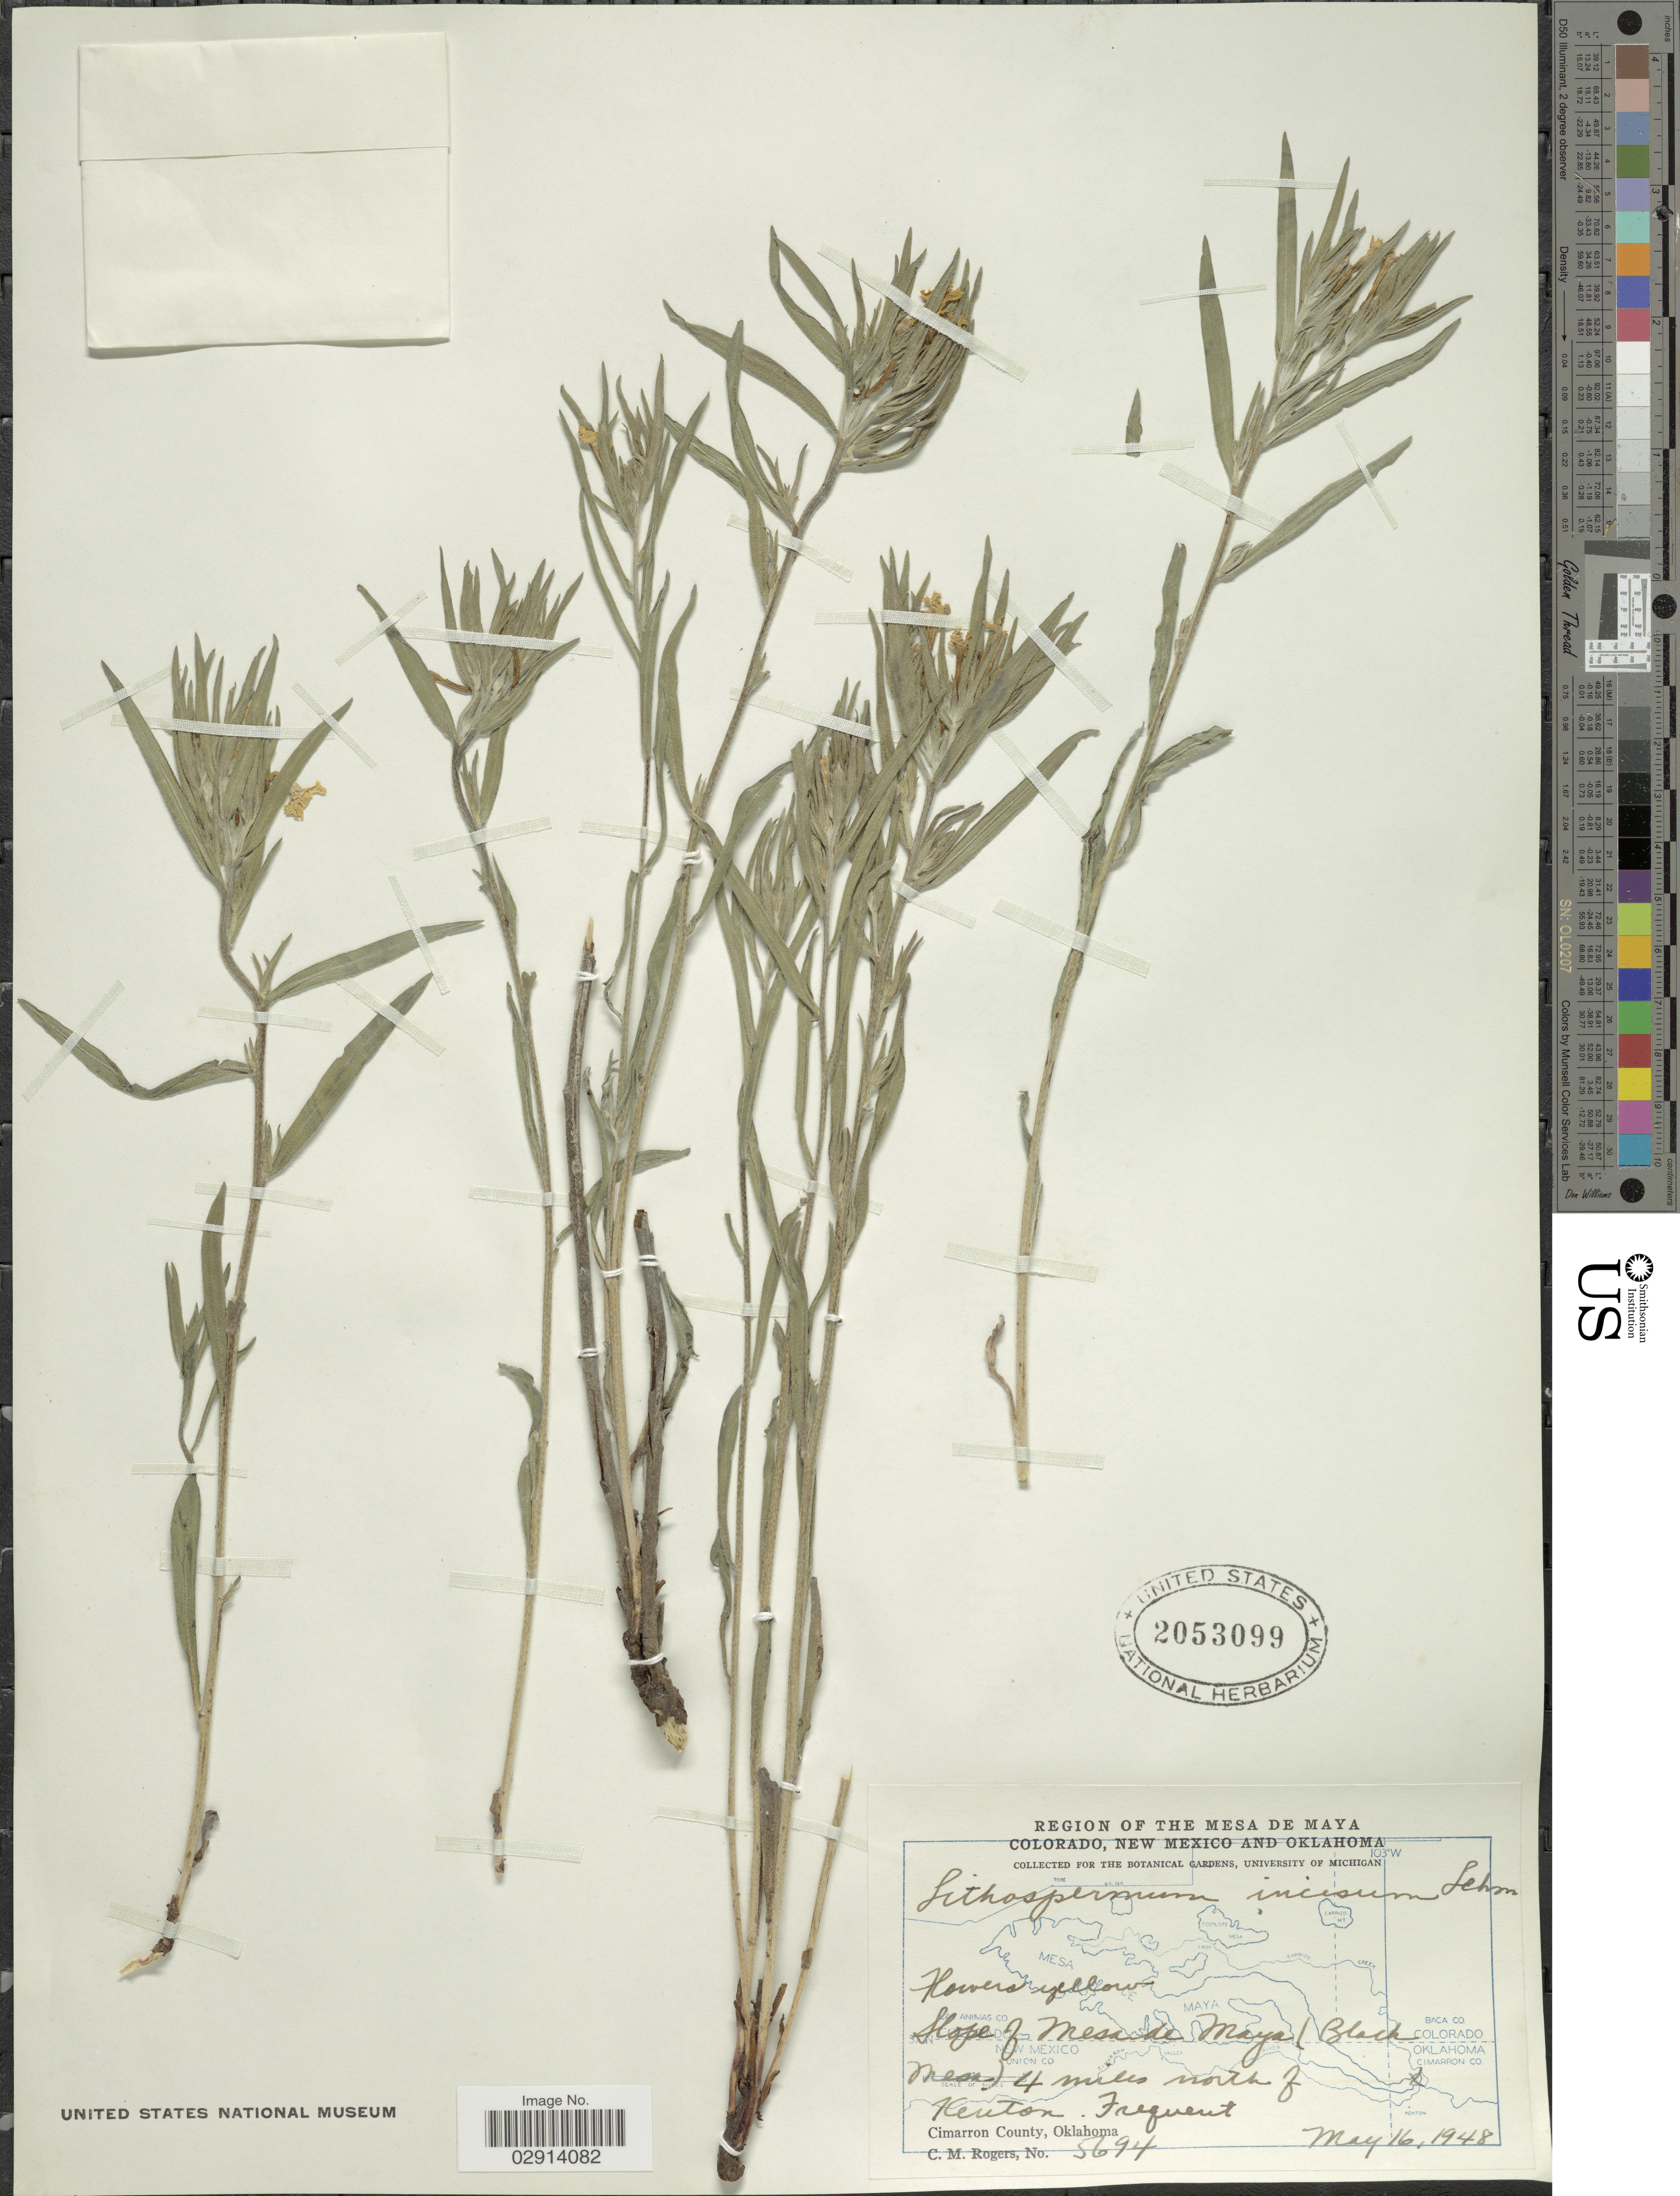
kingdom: Plantae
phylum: Tracheophyta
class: Magnoliopsida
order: Boraginales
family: Boraginaceae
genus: Lithospermum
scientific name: Lithospermum incisum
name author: Lehm.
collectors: C. M. Rogers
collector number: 5694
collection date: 1948-05-16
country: United States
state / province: Oklahoma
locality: Region of the Mesa de Maya. Slope of Mesa de Maya (Black Mesa) 4 miles north of Kenton. Cimarron County.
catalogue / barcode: US 2053099